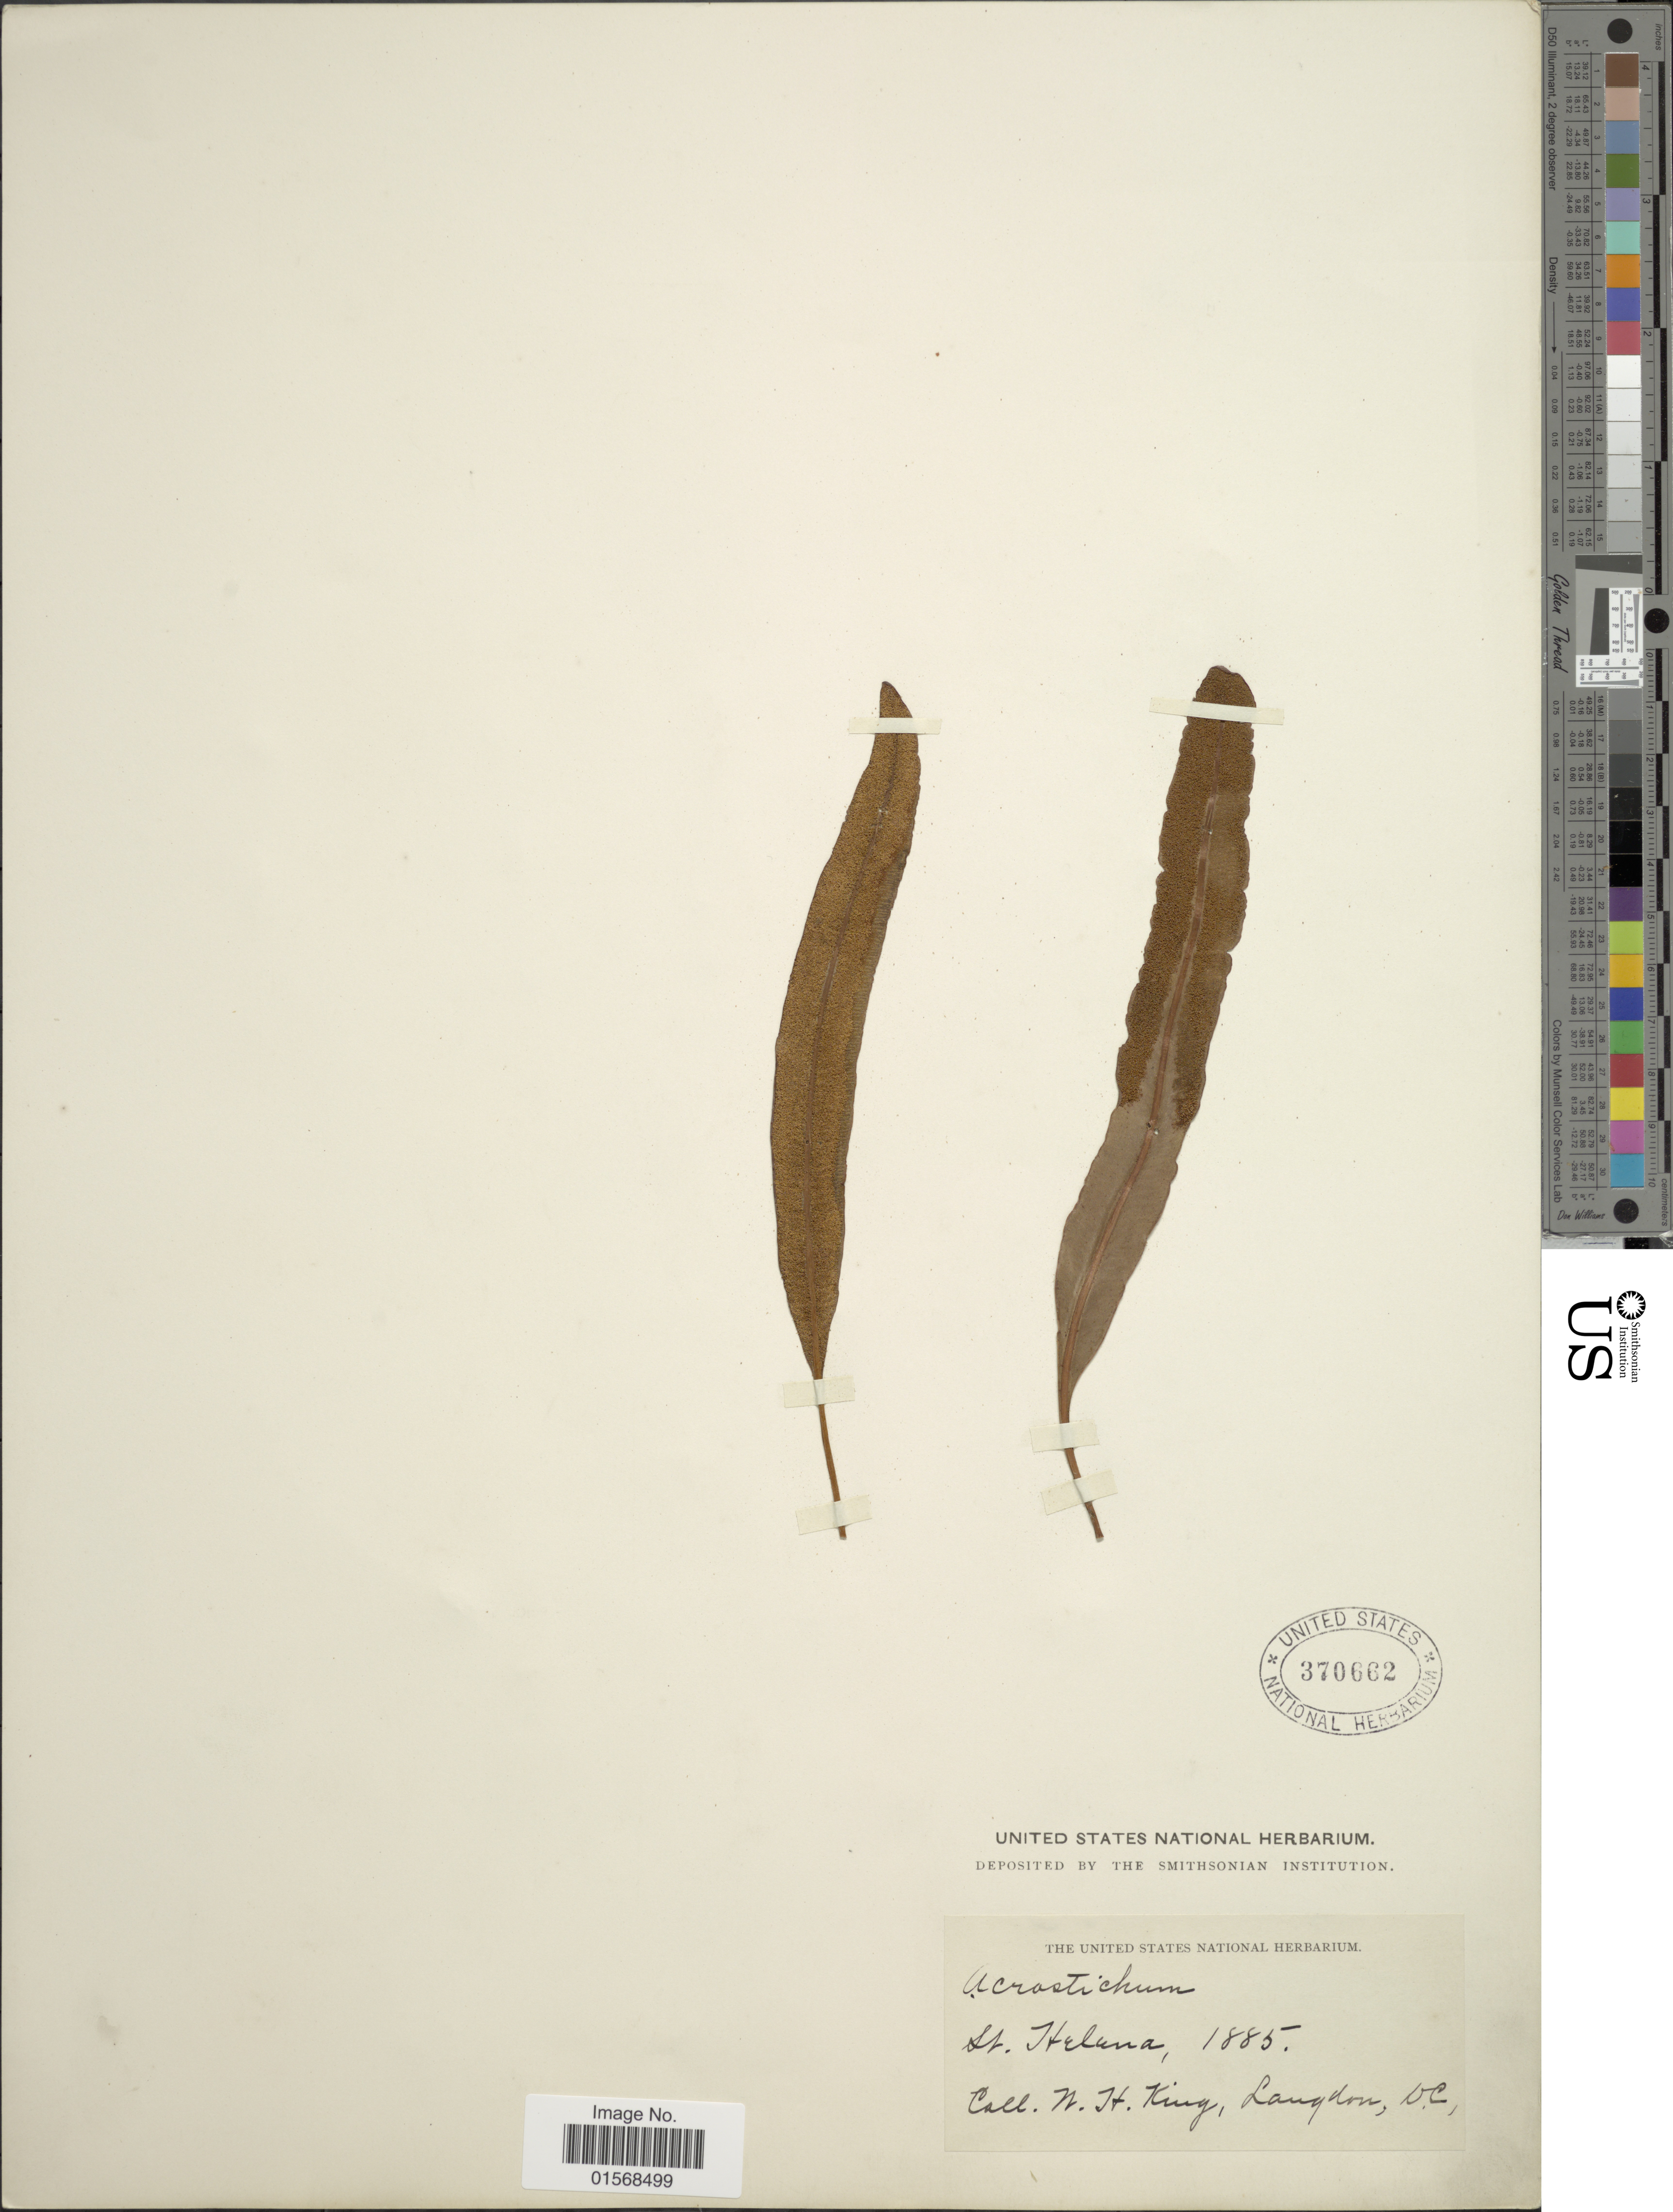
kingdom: Plantae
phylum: Tracheophyta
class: Polypodiopsida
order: Polypodiales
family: Dryopteridaceae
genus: Elaphoglossum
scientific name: Elaphoglossum sp.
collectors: N. King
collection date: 1885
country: St. Helena Islands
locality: St. Helena.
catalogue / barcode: US 370662